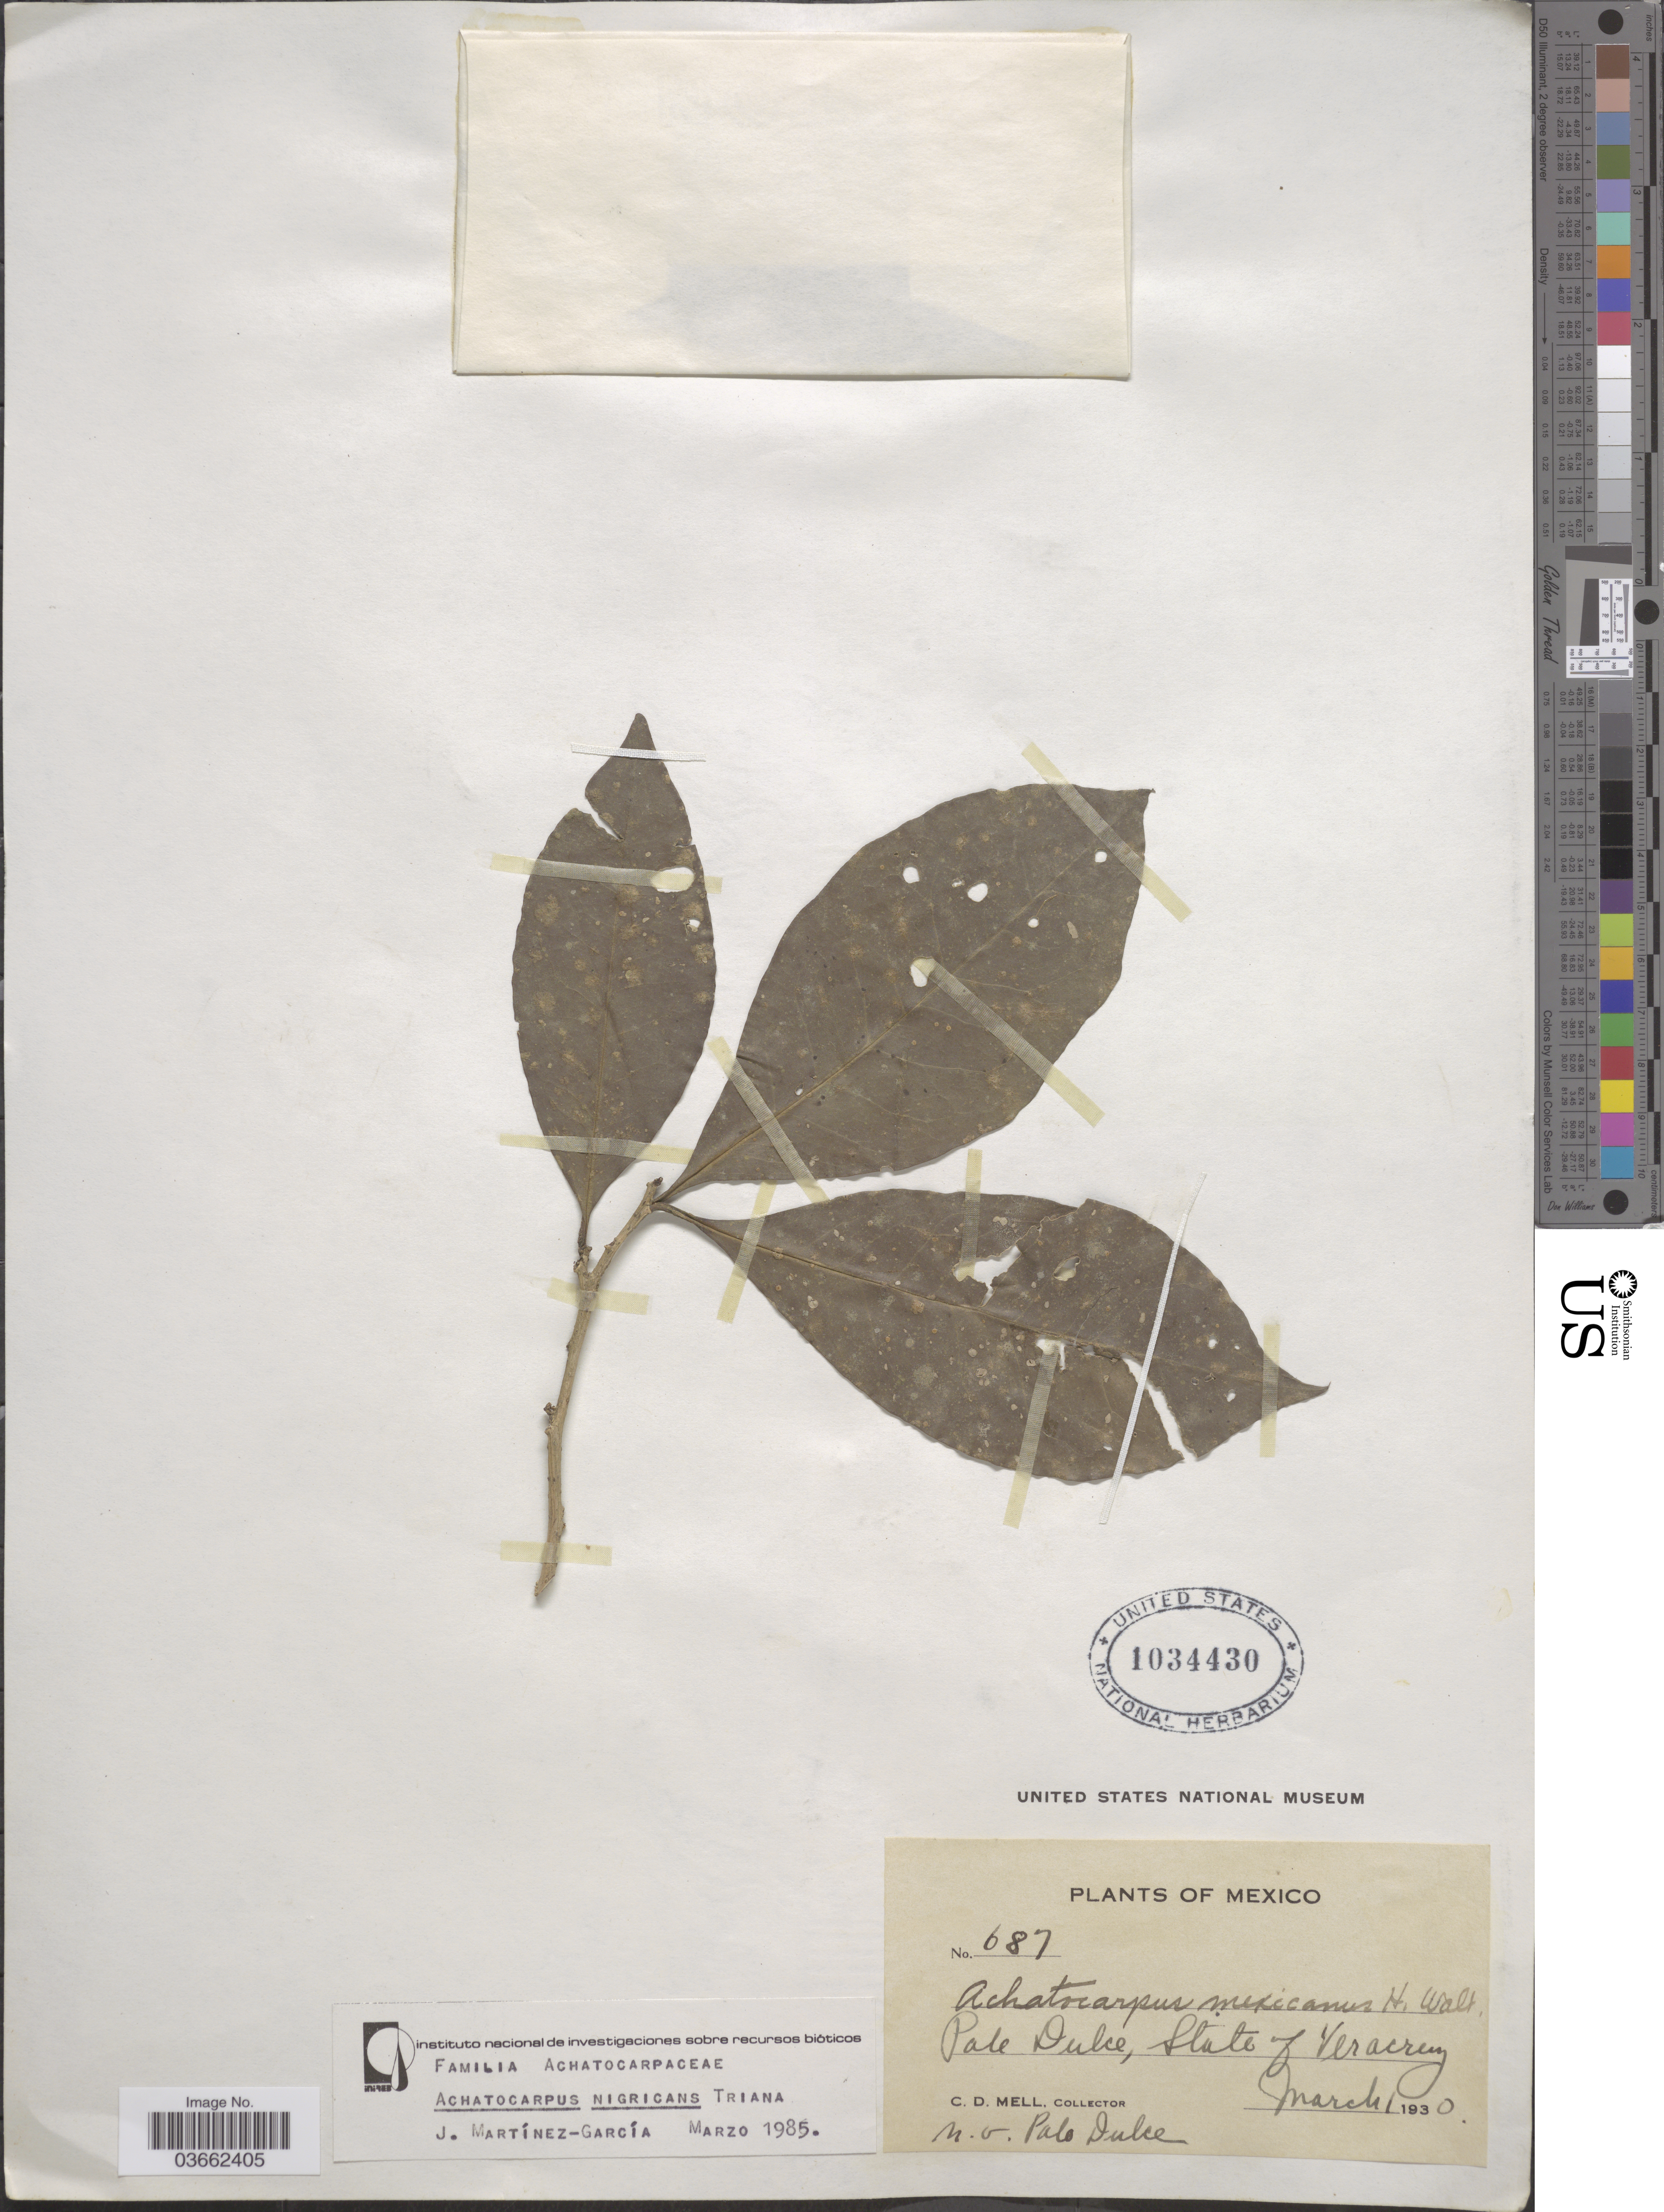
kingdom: Plantae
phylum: Tracheophyta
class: Magnoliopsida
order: Caryophyllales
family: Achatocarpaceae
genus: Achatocarpus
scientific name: Achatocarpus nigricans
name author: Triana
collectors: C. D. Mell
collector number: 687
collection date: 1930-03-01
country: Mexico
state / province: Veracruz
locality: Pale Dulce, State of Veracruz.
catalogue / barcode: US 1034430